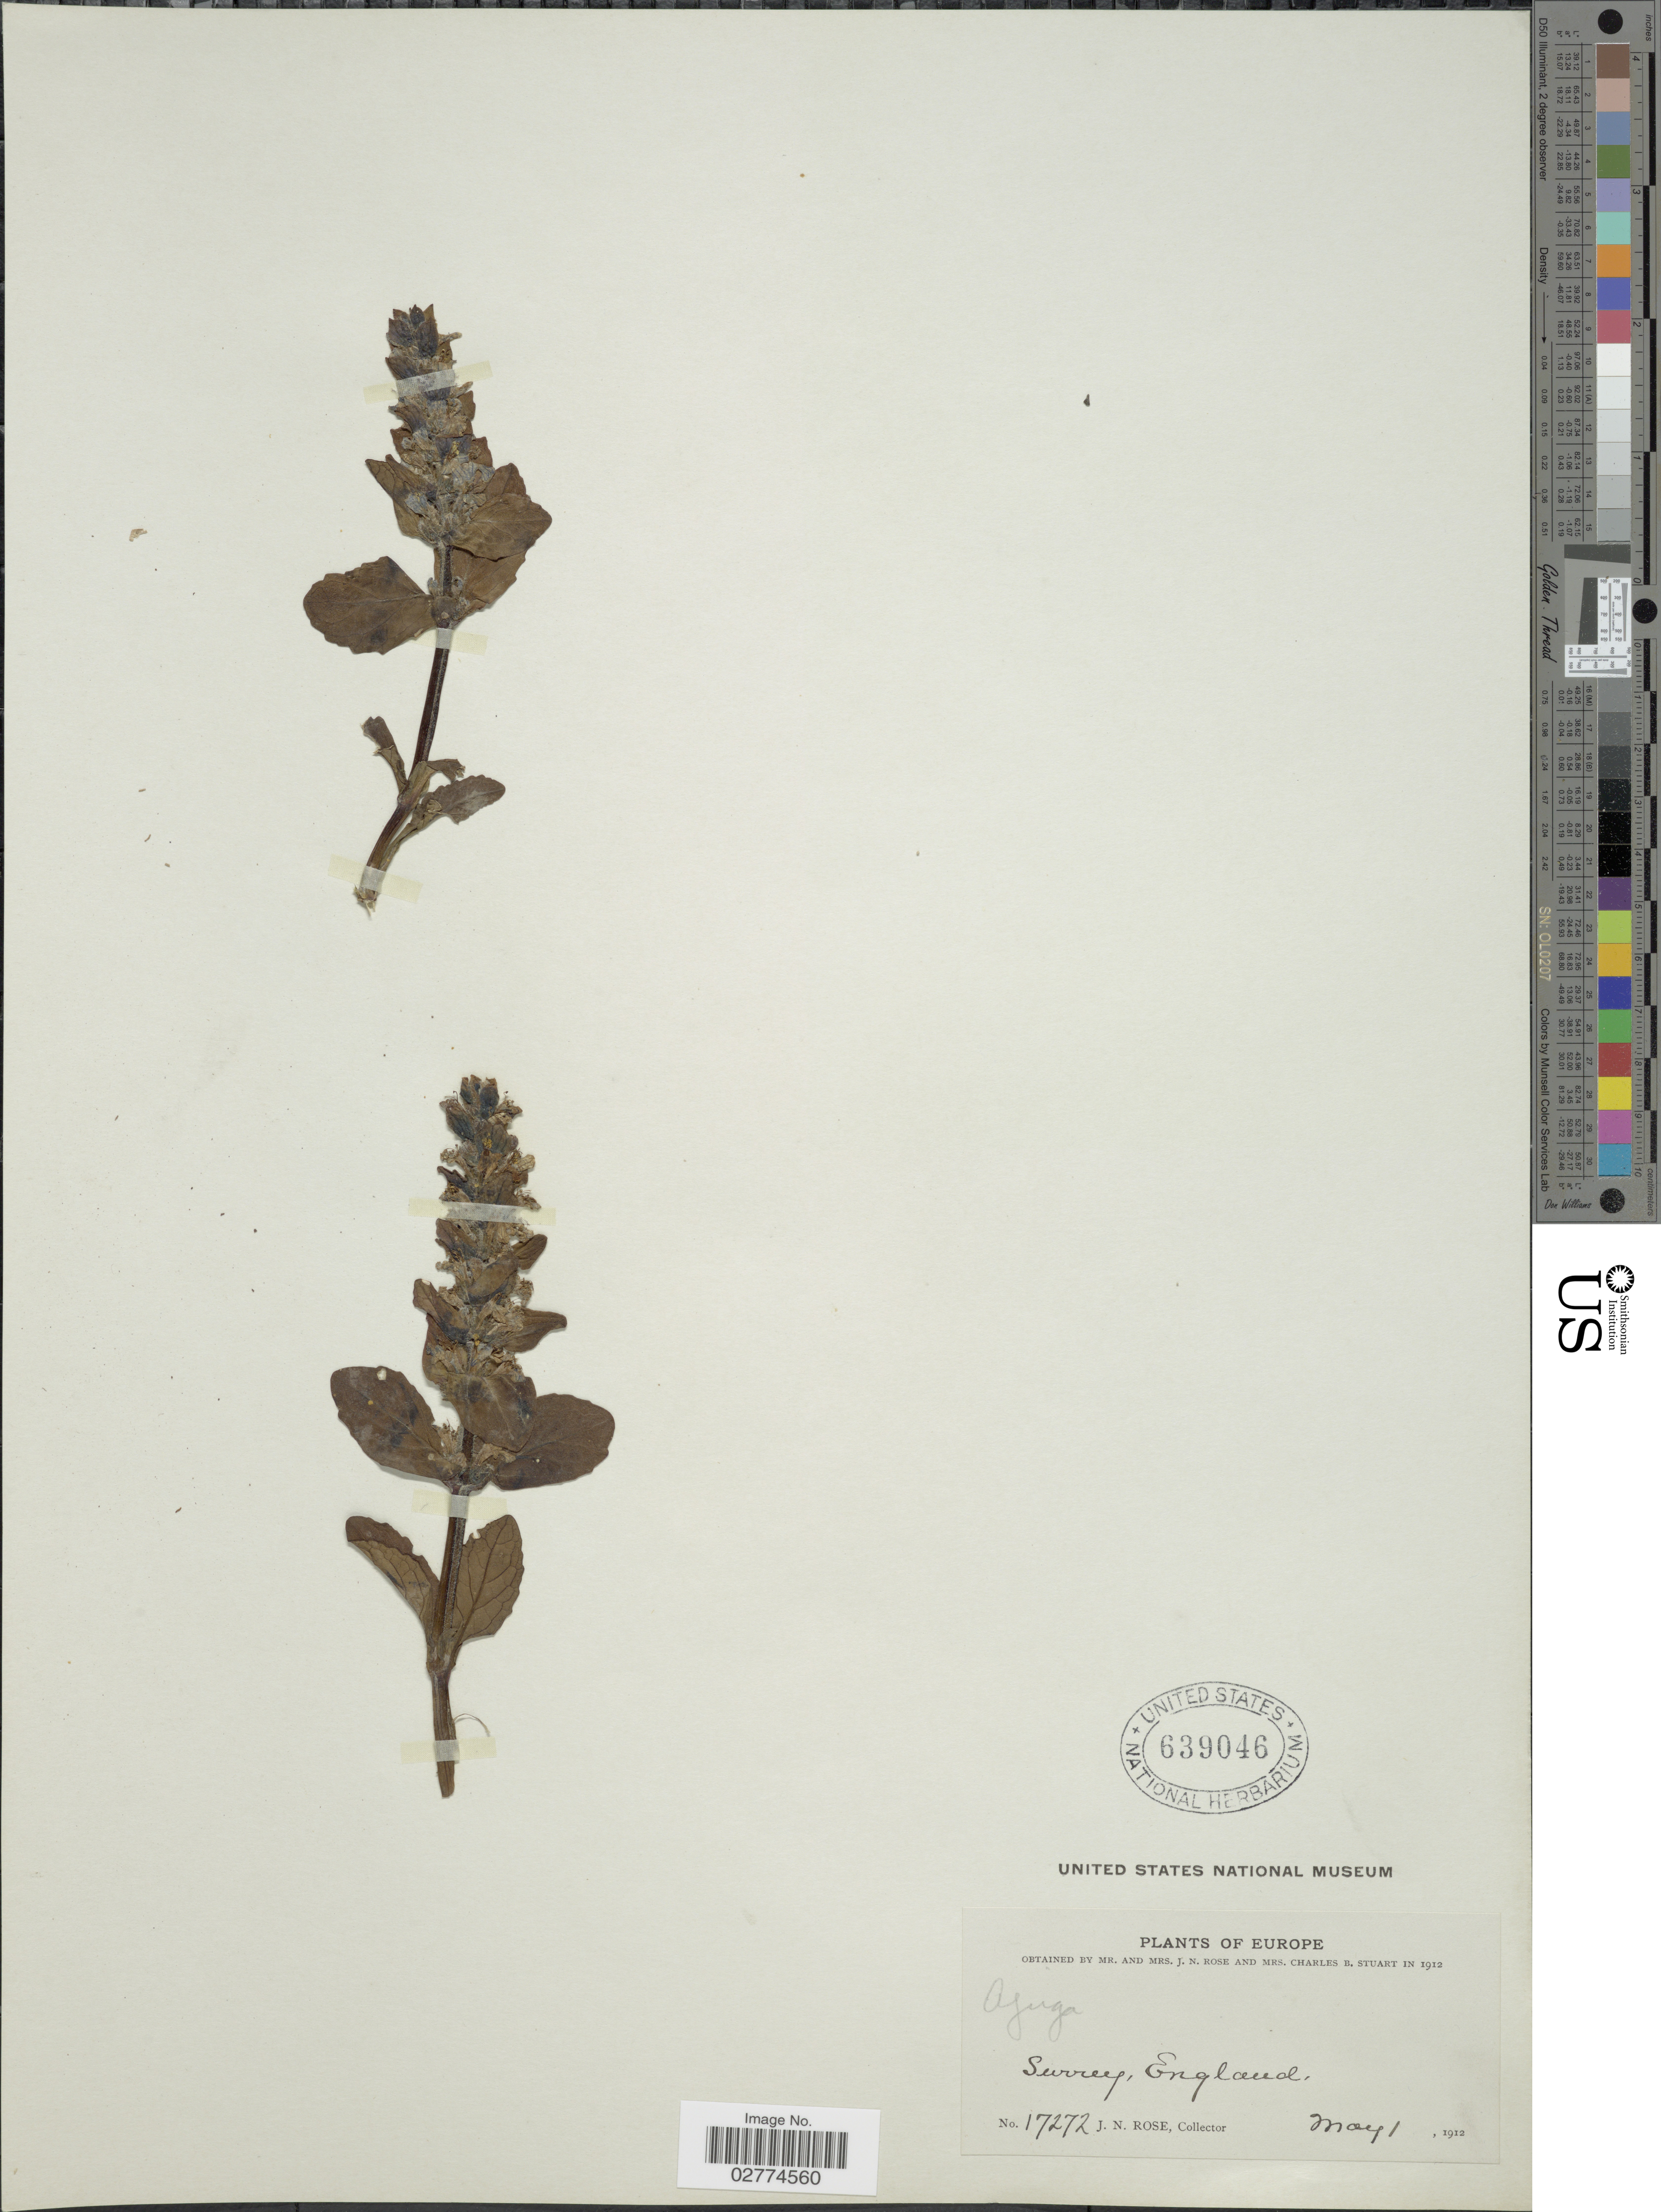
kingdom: Plantae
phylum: Tracheophyta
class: Magnoliopsida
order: Lamiales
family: Lamiaceae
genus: Ajuga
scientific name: Ajuga sp.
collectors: J. N. Rose, L. B. Rose & C. Stuart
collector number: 17272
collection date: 1912-05-01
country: United Kingdom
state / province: England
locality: Surrey.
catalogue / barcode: US 639046